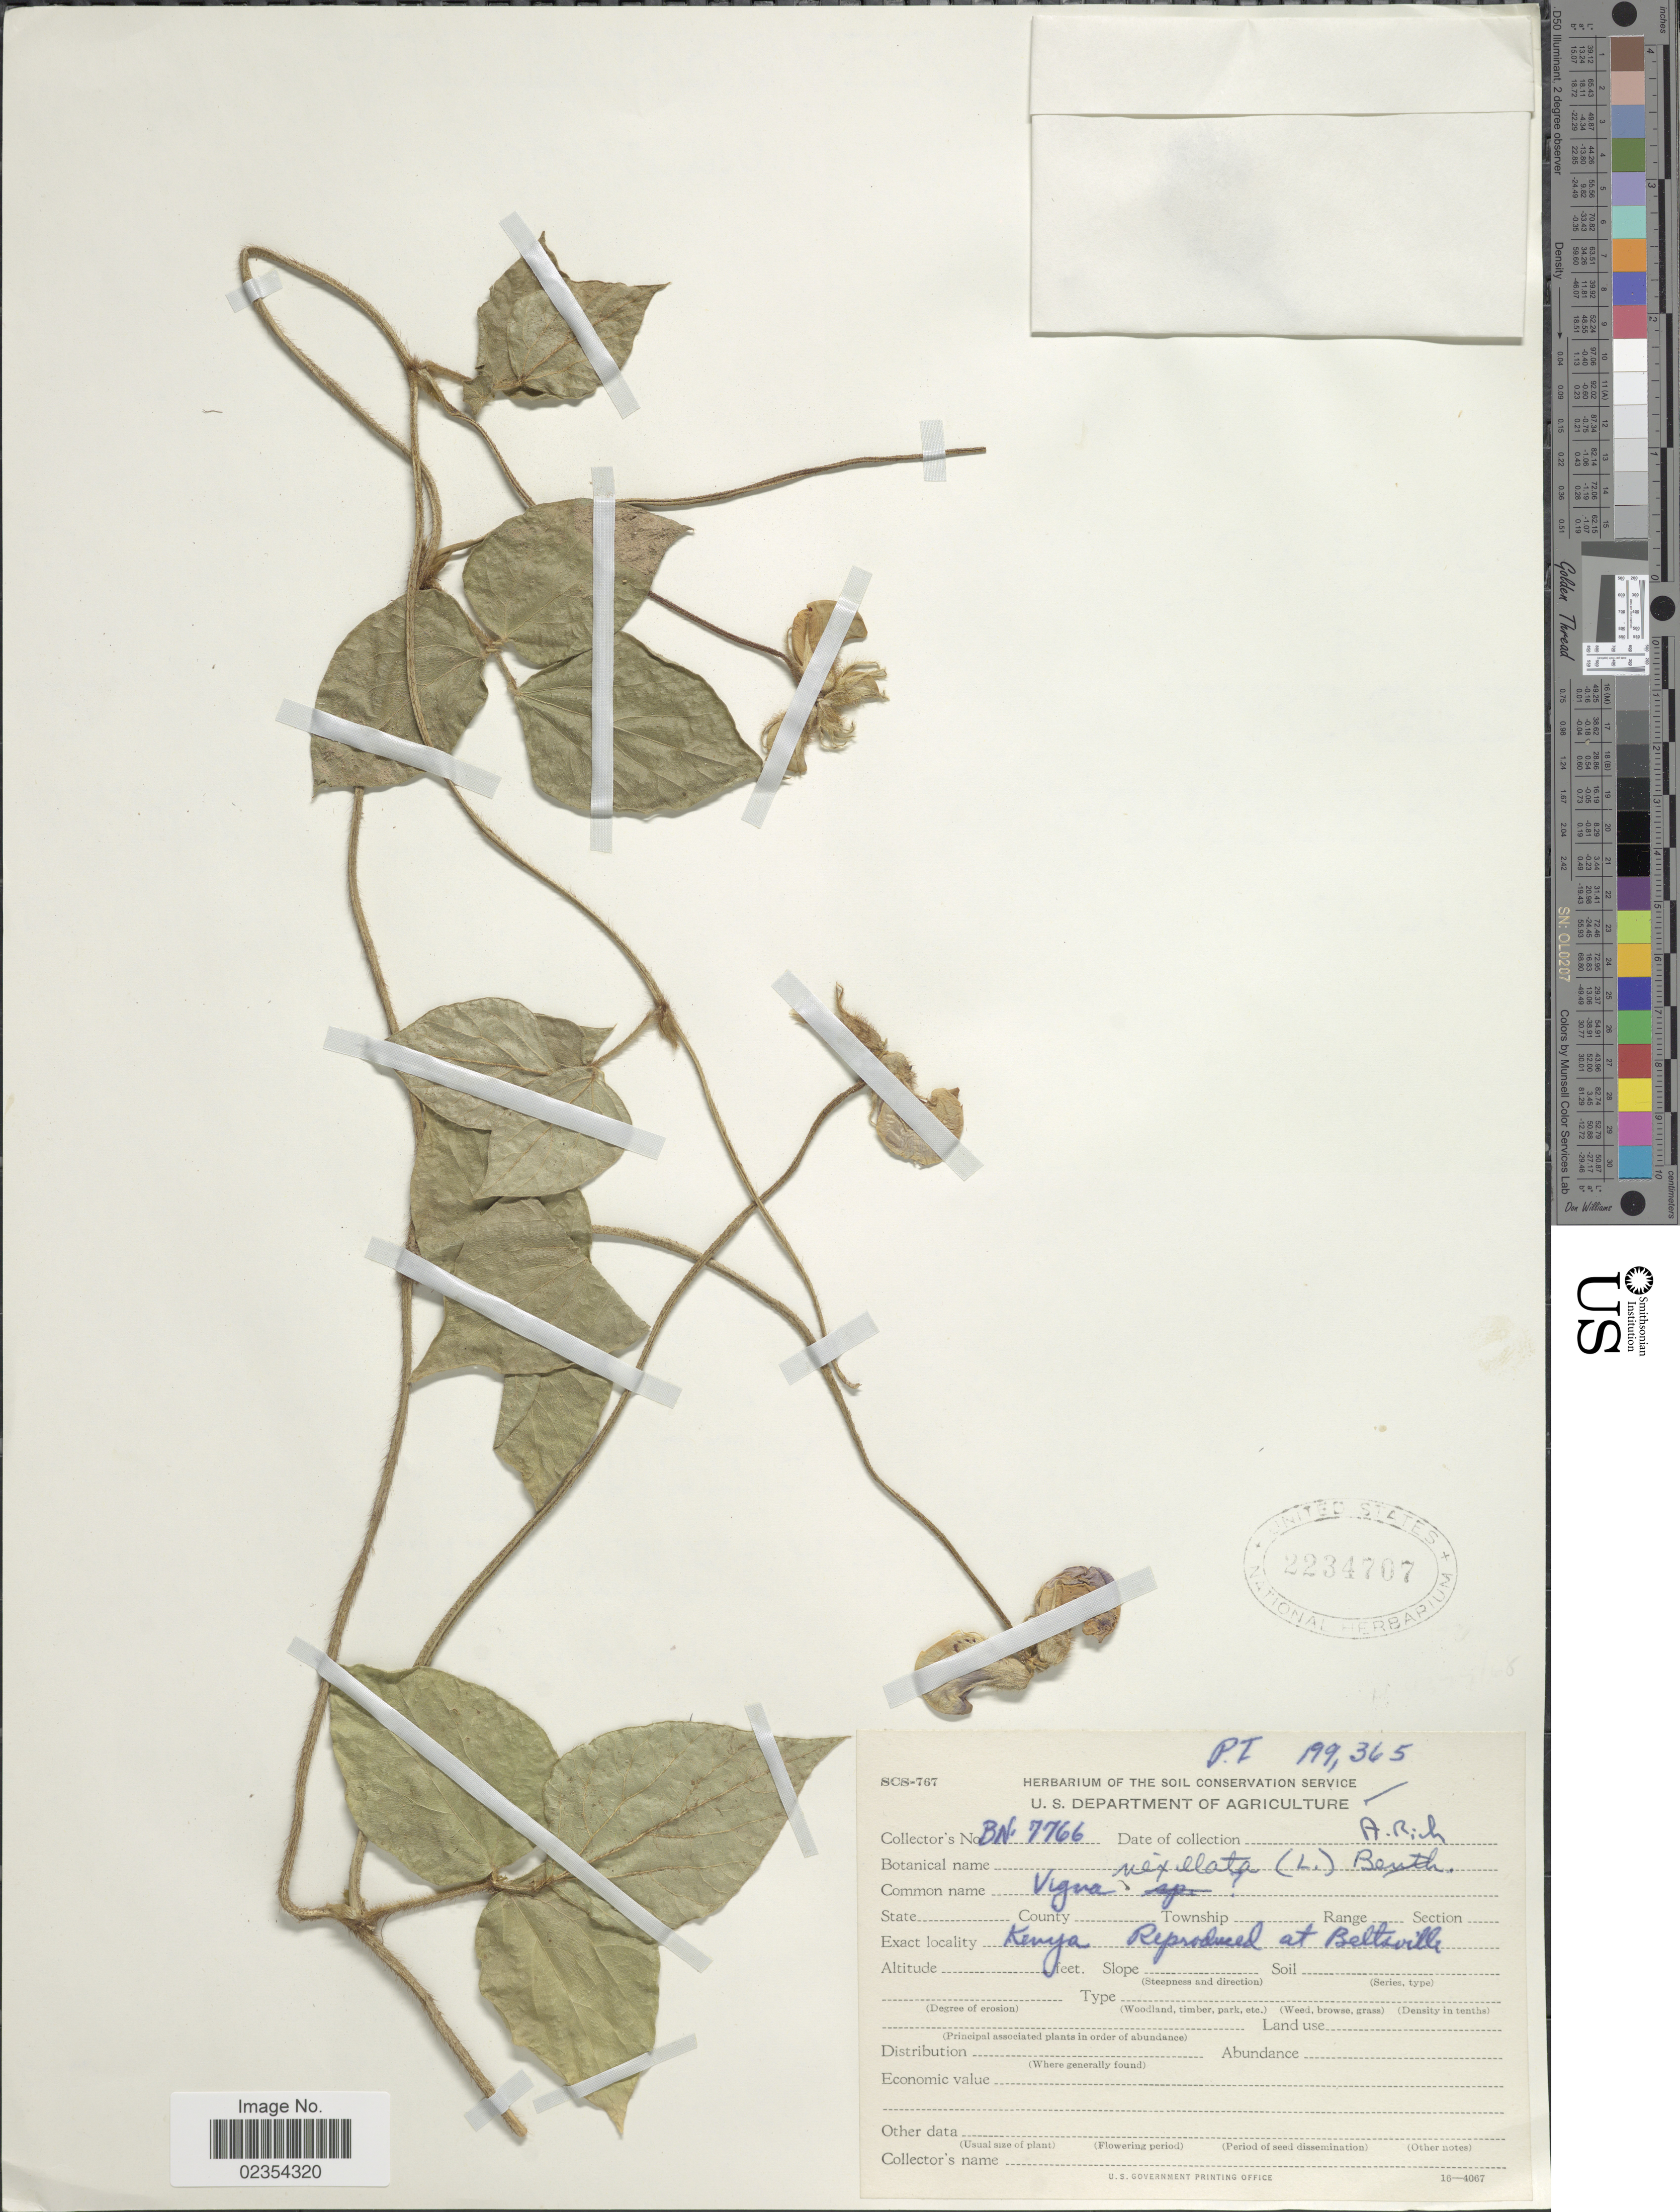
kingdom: Plantae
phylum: Tracheophyta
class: Magnoliopsida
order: Fabales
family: Fabaceae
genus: Vigna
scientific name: Vigna vexillata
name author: (L.) A. Rich.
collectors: Facchini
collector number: BN-7766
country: Kenya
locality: Reproduced at Beltsville [unsure placement]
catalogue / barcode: US 2234707